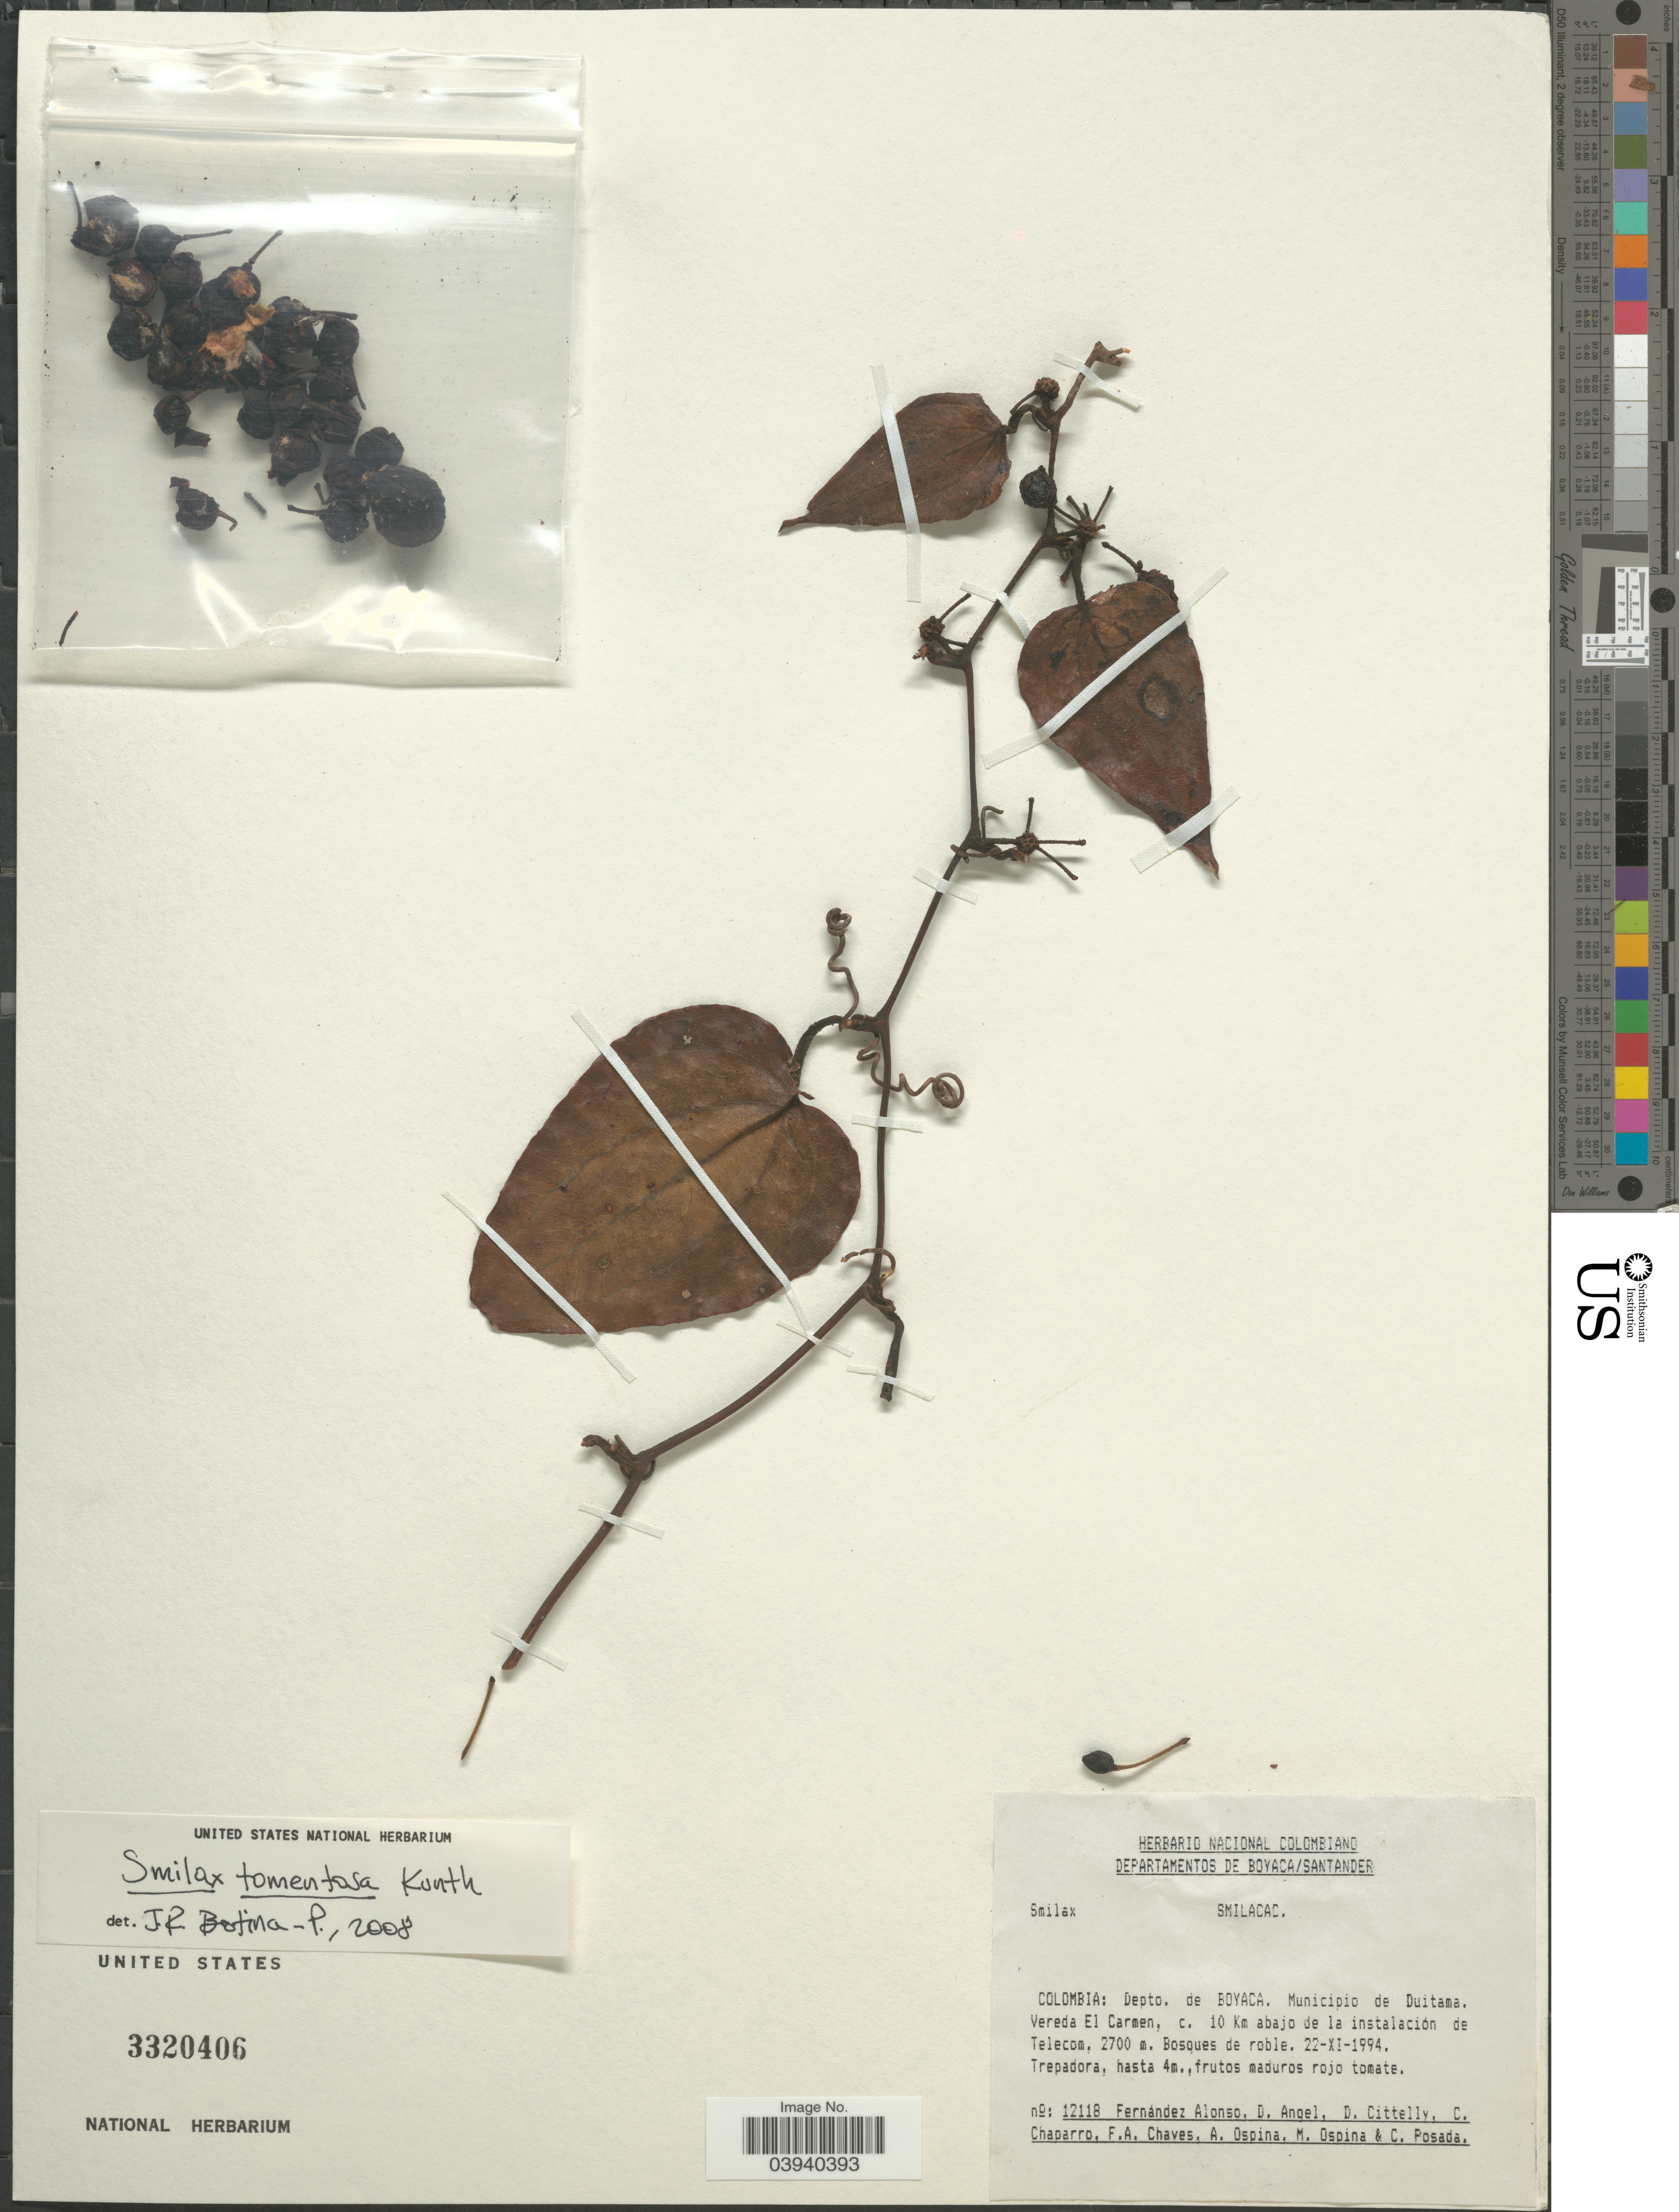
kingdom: Plantae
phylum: Tracheophyta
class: Liliopsida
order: Liliales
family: Smilacaceae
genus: Smilax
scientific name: Smilax tomentosa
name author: Kunth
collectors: F. Alonso, D. Angel, D. Cittelly, C. Chaparro & et al.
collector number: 12118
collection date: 1994-11-22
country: Colombia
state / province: Boyacá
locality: Depto. de Boyaca. Municipio de Duitama. Vereda El Carmen, c. 10 Km abajo de la instalación de Telecom.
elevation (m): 2700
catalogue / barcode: US 3320406